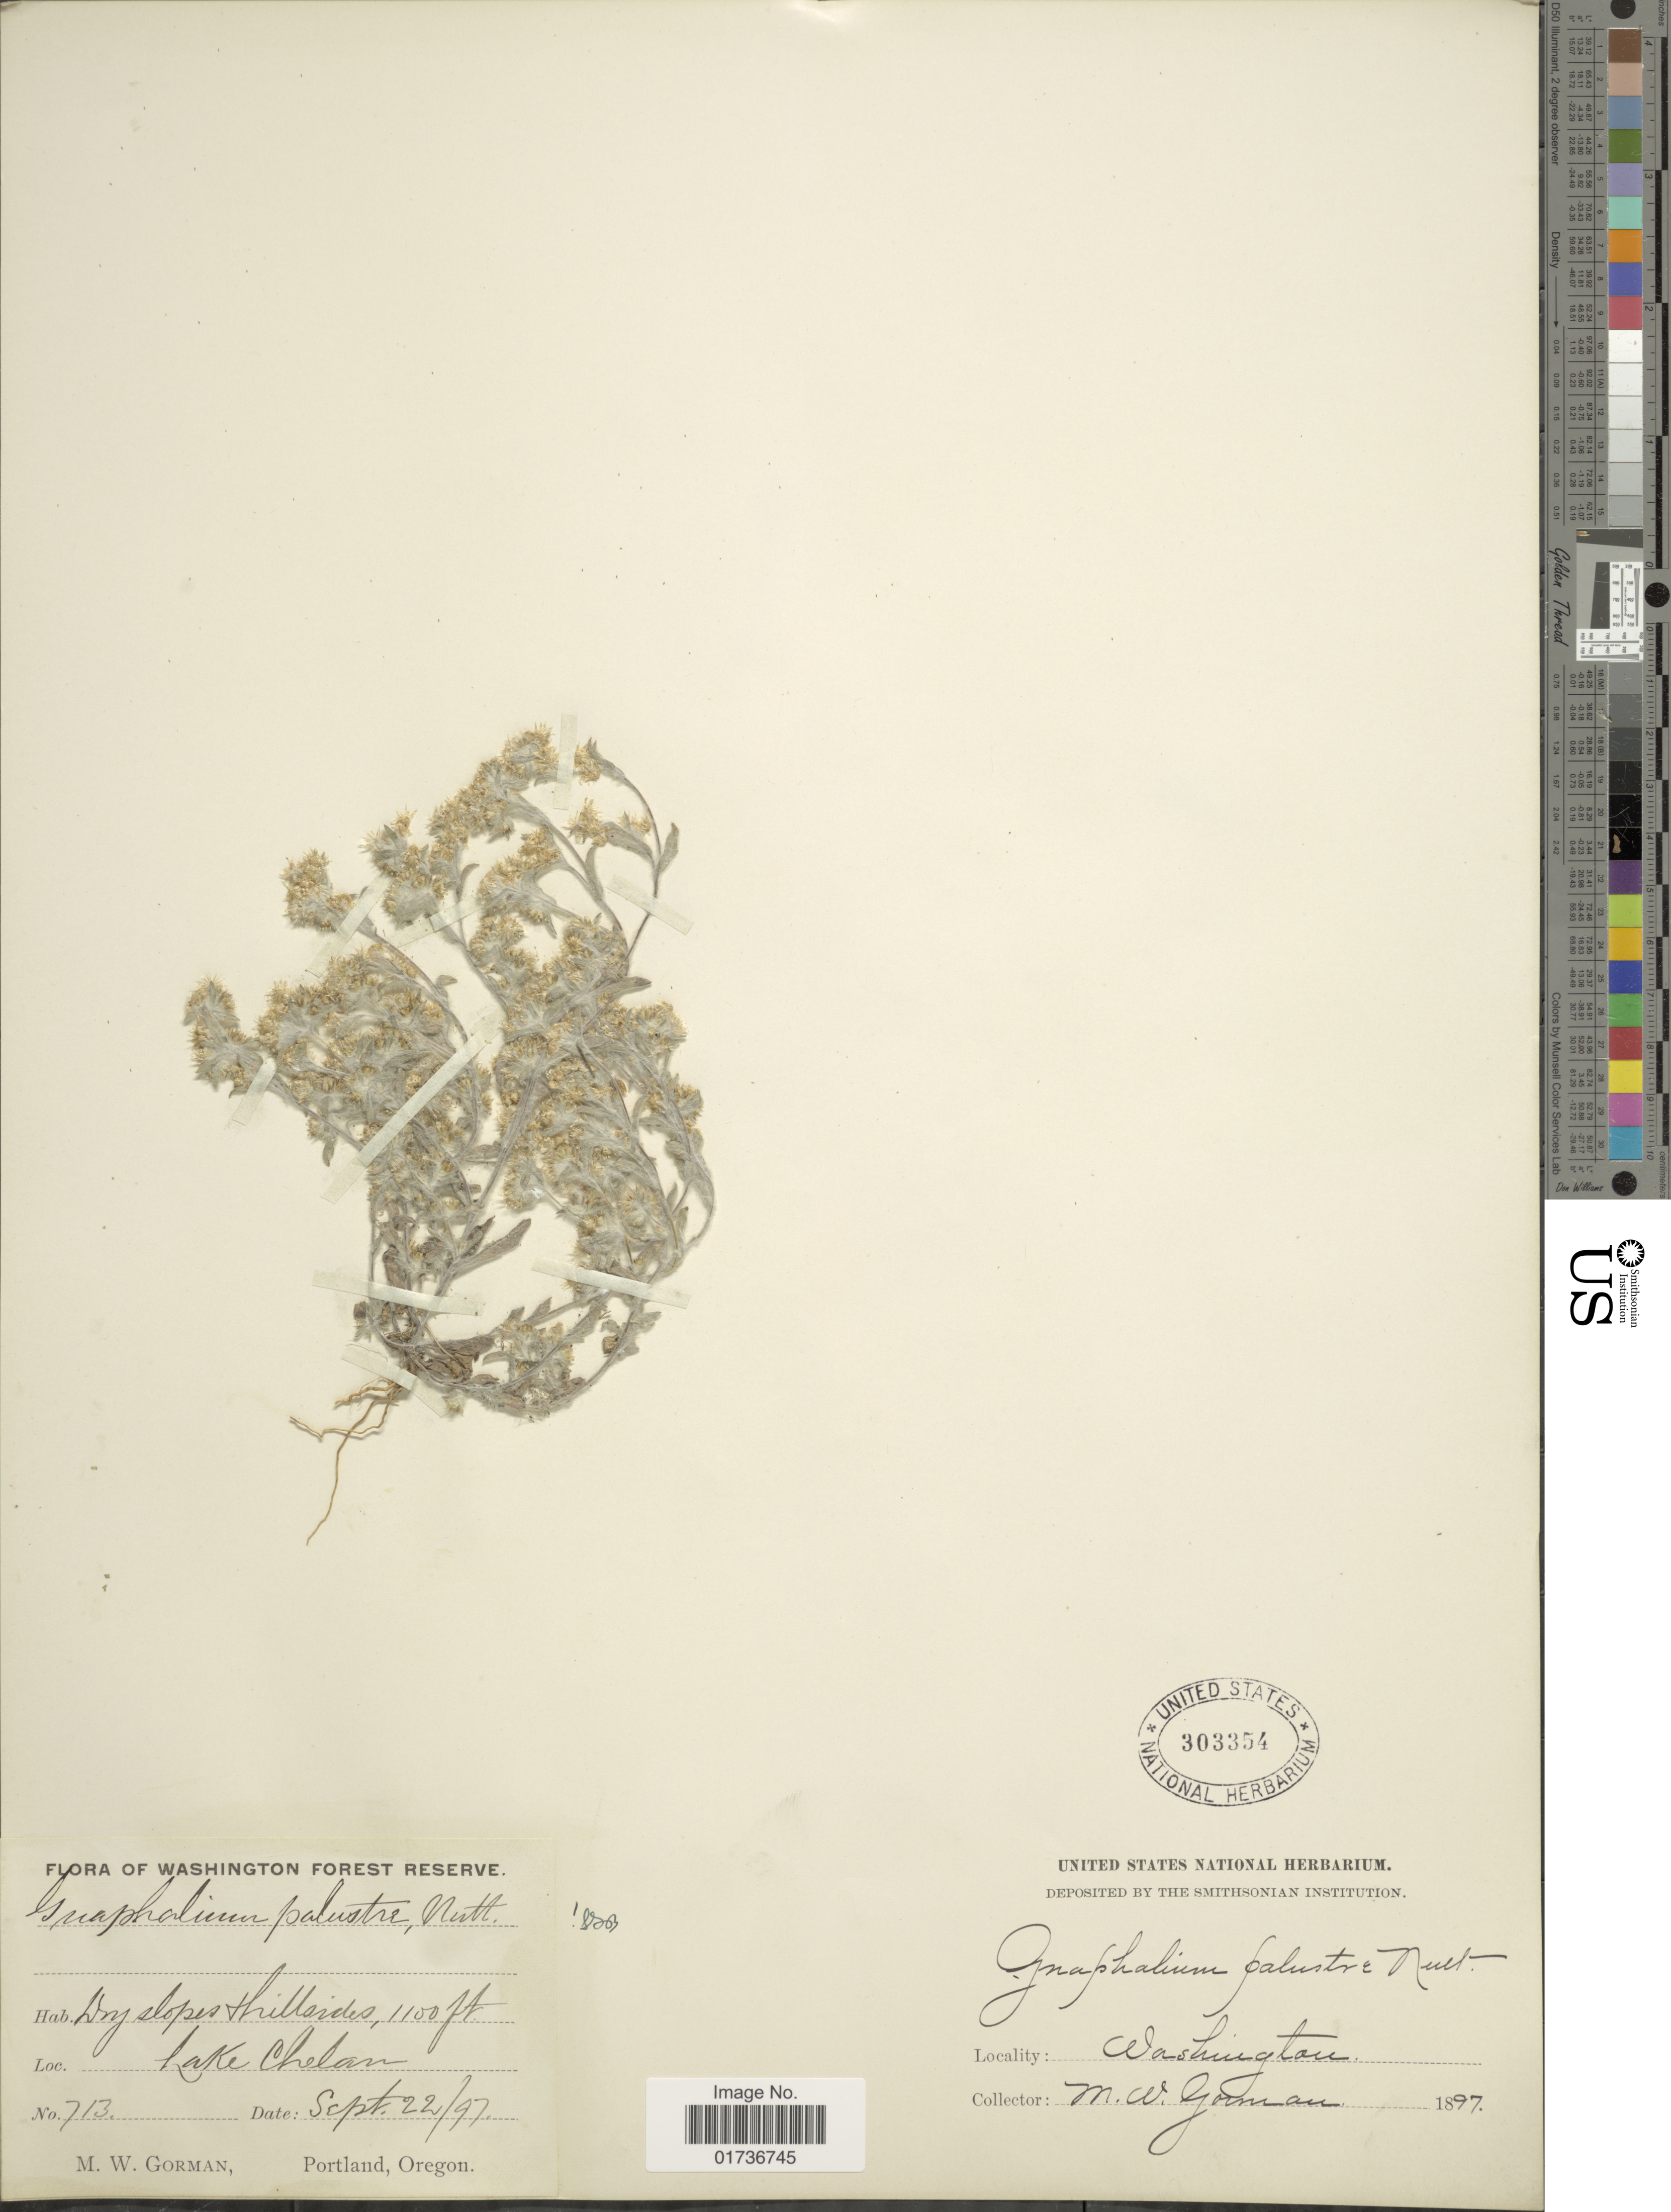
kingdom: Plantae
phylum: Tracheophyta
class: Magnoliopsida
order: Asterales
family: Asteraceae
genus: Gnaphalium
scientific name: Gnaphalium palustre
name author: Nutt.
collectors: M. W. Gorman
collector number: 713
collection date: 1897-09-22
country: United States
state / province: Washington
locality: Washington Forest Reserve, Dry slopes hillsides, Lake Chelan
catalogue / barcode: US 303354